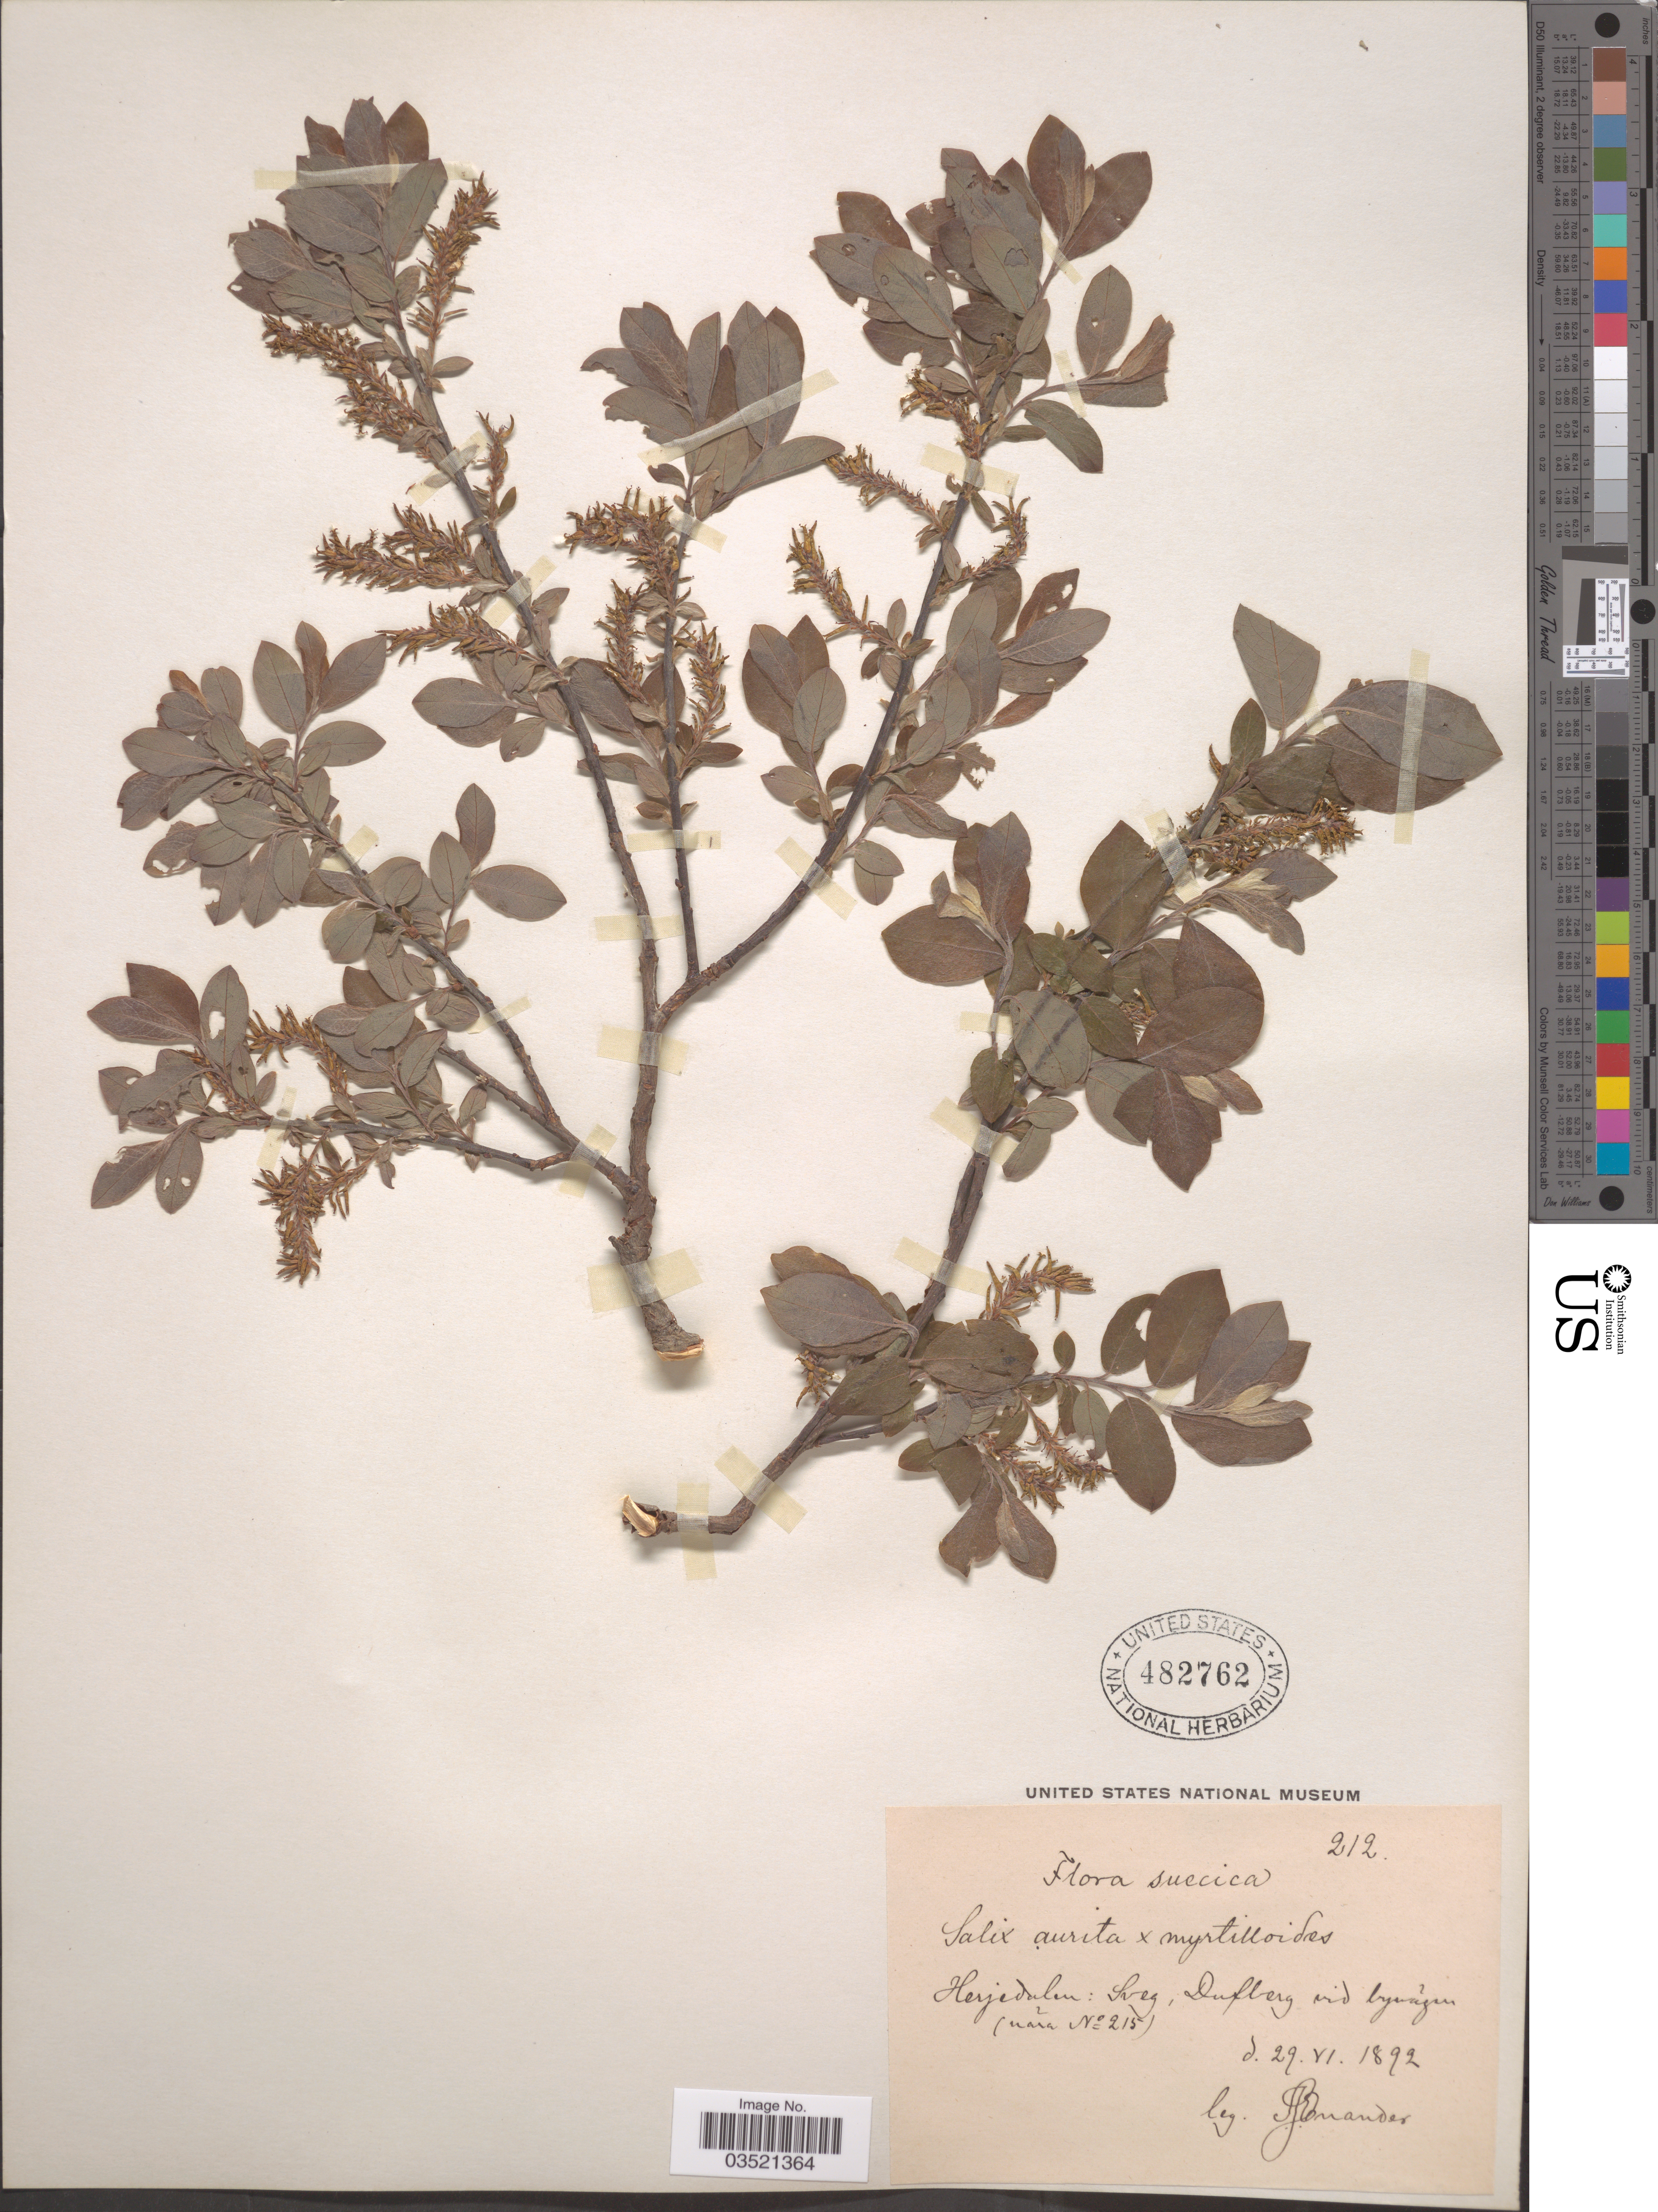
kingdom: Plantae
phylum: Tracheophyta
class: Magnoliopsida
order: Malpighiales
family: Salicaceae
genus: Salix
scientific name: Salix aurita x S. herbacea f. acutifolia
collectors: S. Enander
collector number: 212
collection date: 1892-06-29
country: Sweden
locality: Suecica. Herjedalen: Sveg, Dufberg [ = Duvberg] vid byvagen.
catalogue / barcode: US 482762